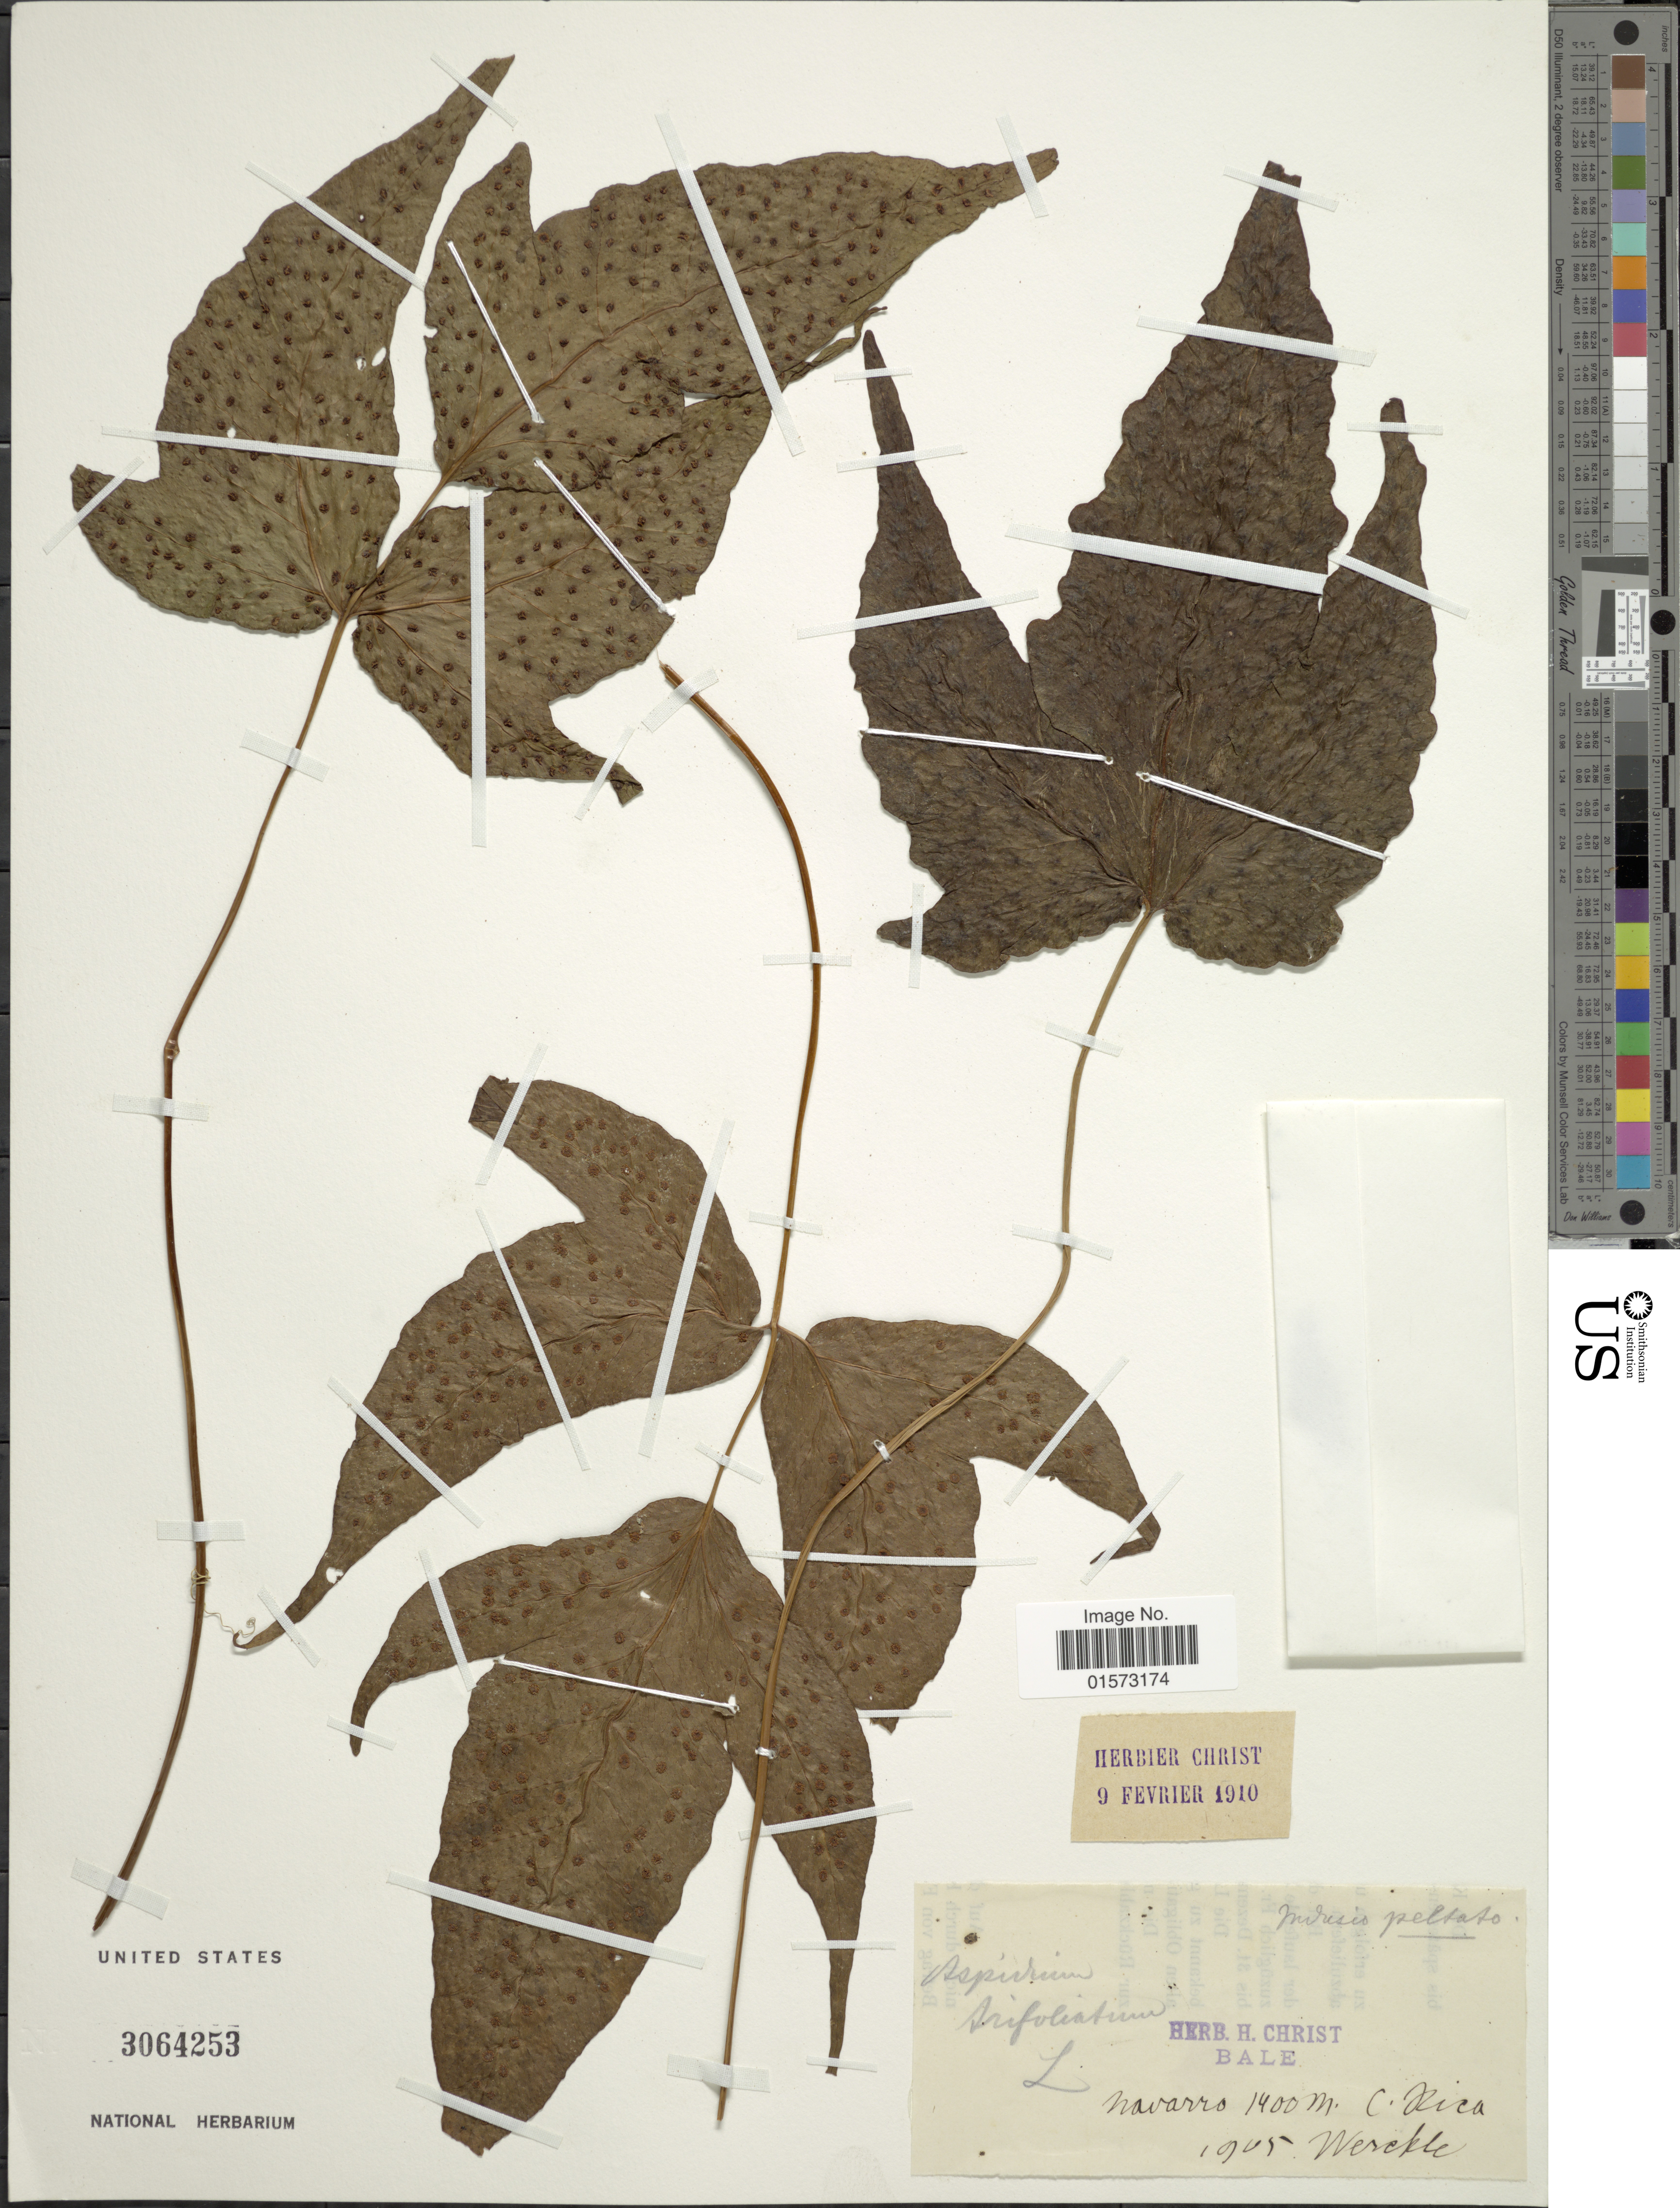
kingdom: Plantae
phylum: Tracheophyta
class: Polypodiopsida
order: Polypodiales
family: Tectariaceae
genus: Tectaria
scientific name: Tectaria heracleifolia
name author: (Willd.) Underw.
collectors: Wercklé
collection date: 1905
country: Costa Rica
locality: Navarro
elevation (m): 1400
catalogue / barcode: US 3064253